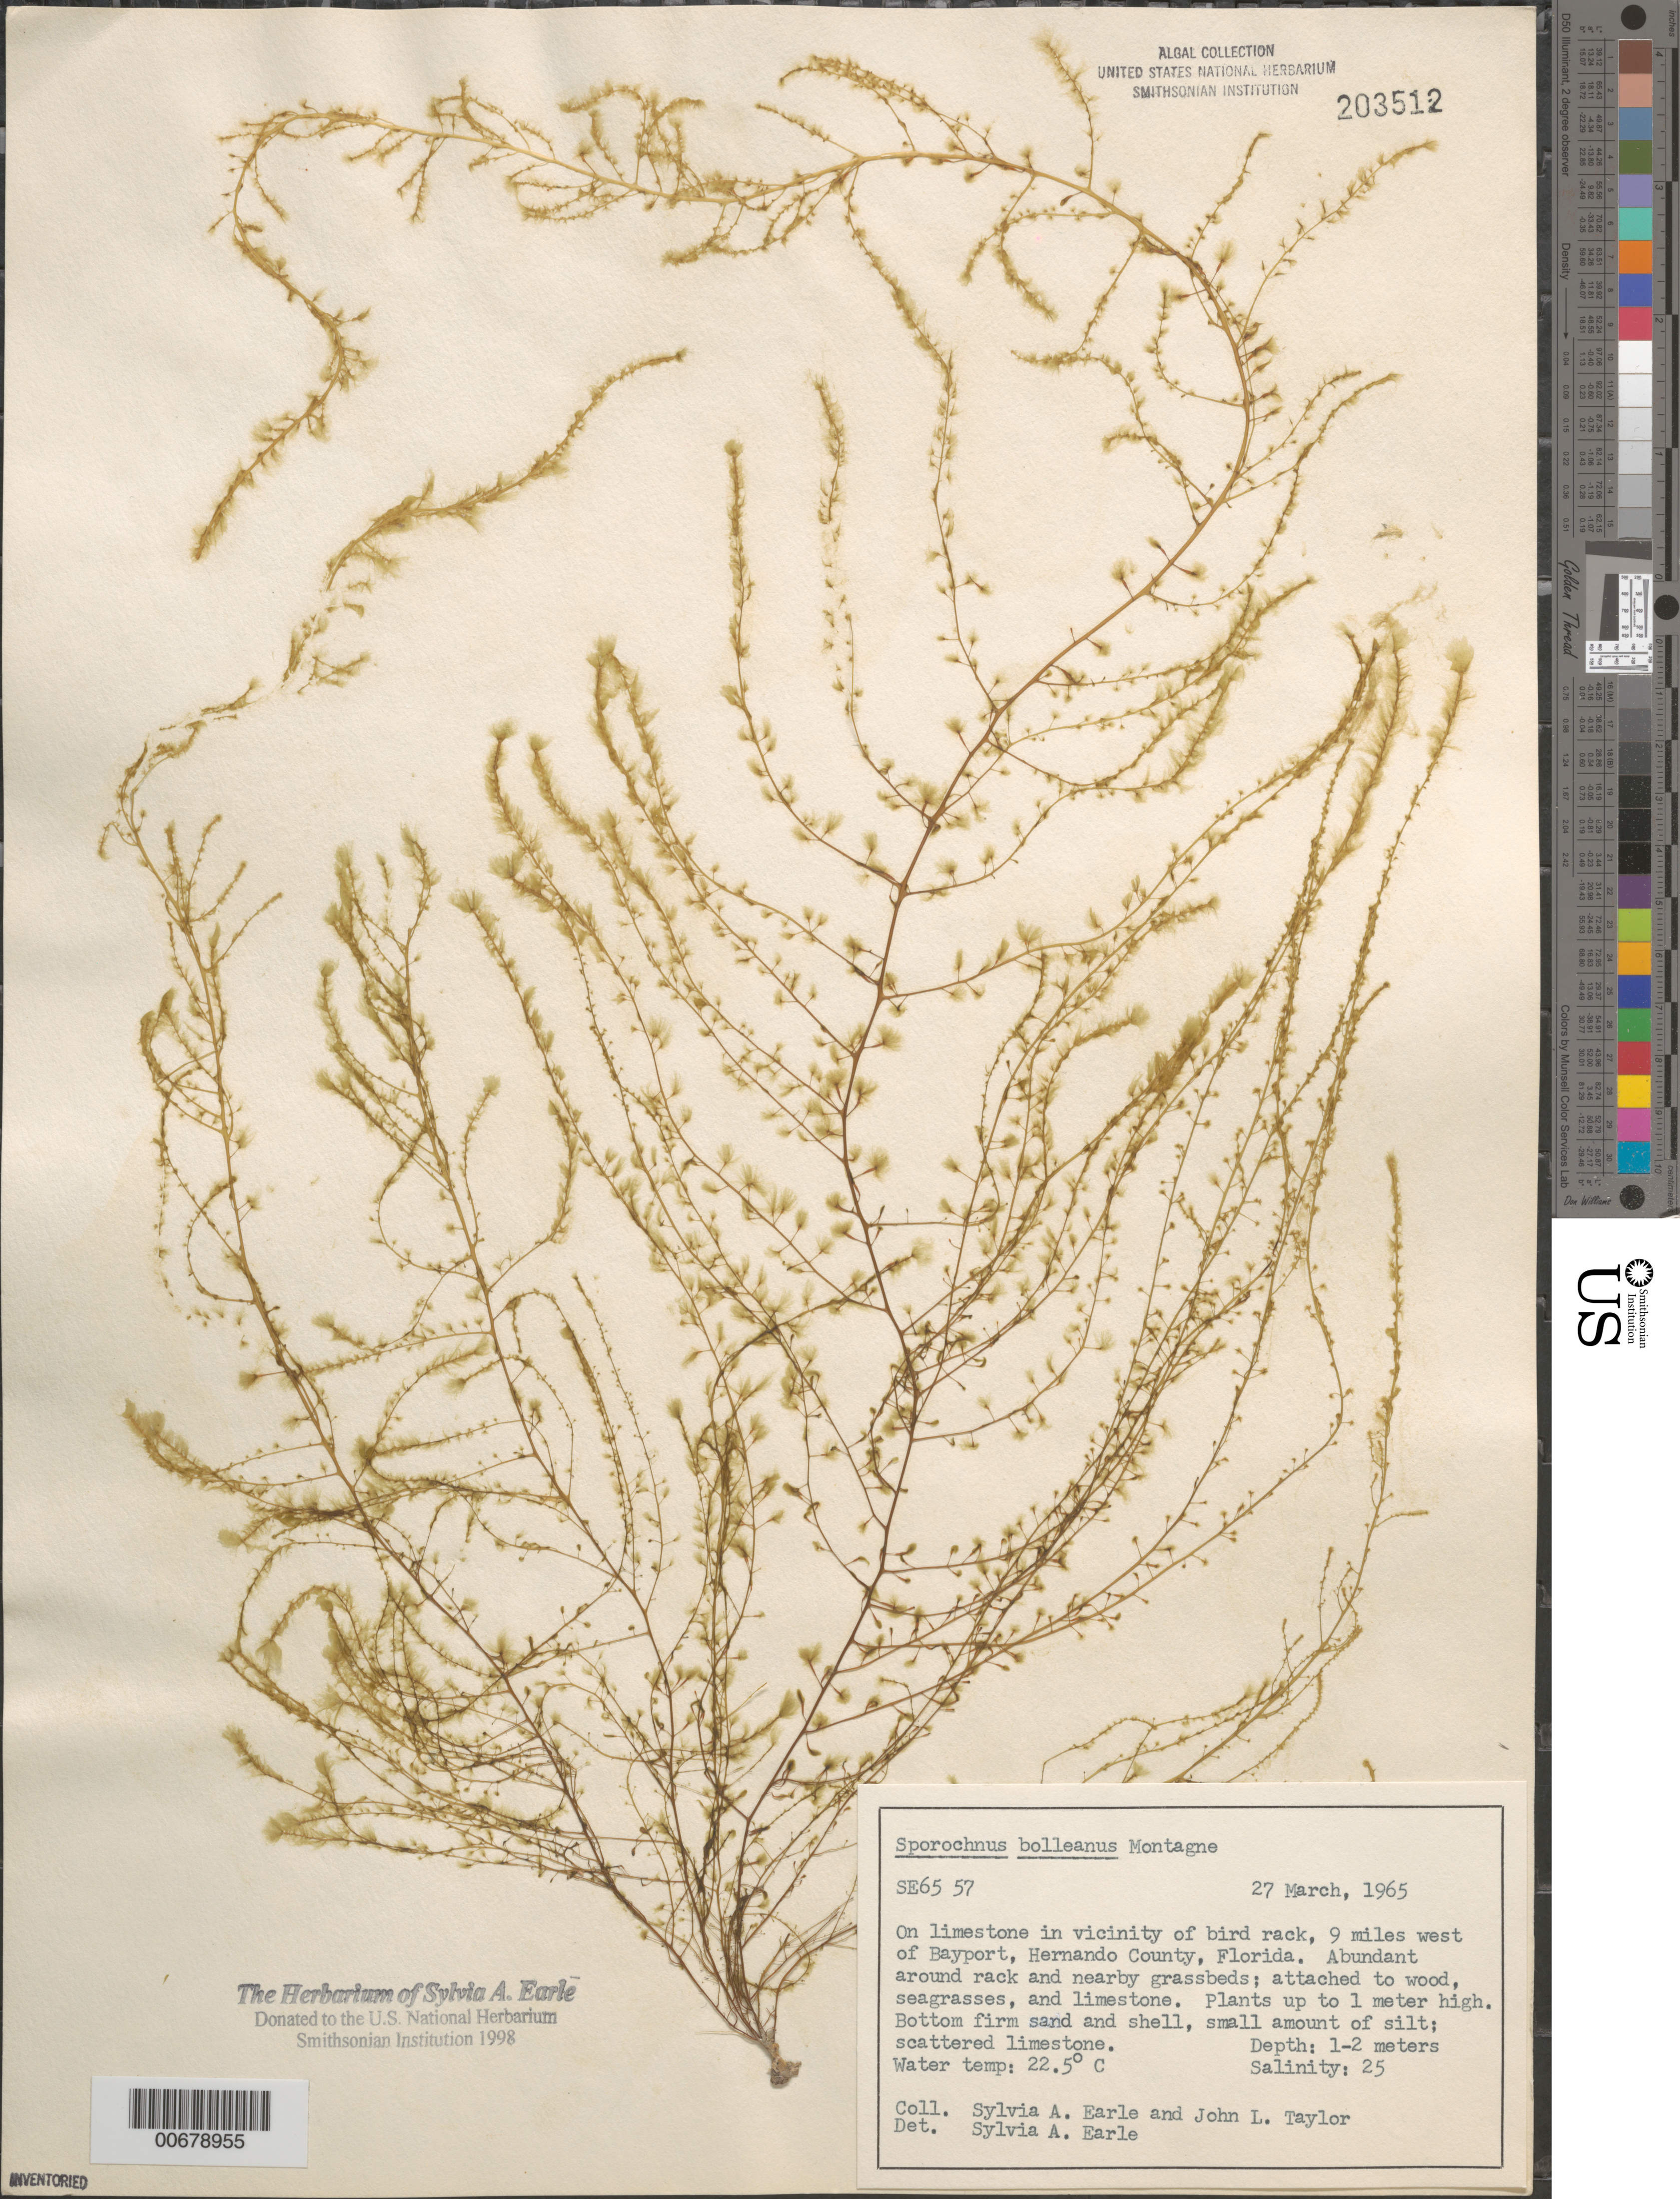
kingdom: Chromista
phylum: Ochrophyta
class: Phaeophyceae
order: Sporochnales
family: Sporochnaceae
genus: Sporochnus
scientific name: Sporochnus bolleanus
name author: Mont.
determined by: Earle, S. A.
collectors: S. A. Earle & J. L. Taylor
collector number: SE 6557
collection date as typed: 27 Mar 1965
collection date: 1965-03-27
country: United States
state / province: Florida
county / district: Hernando County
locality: Near bird rack 9 miles off (west of) Bayport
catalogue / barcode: US 203512